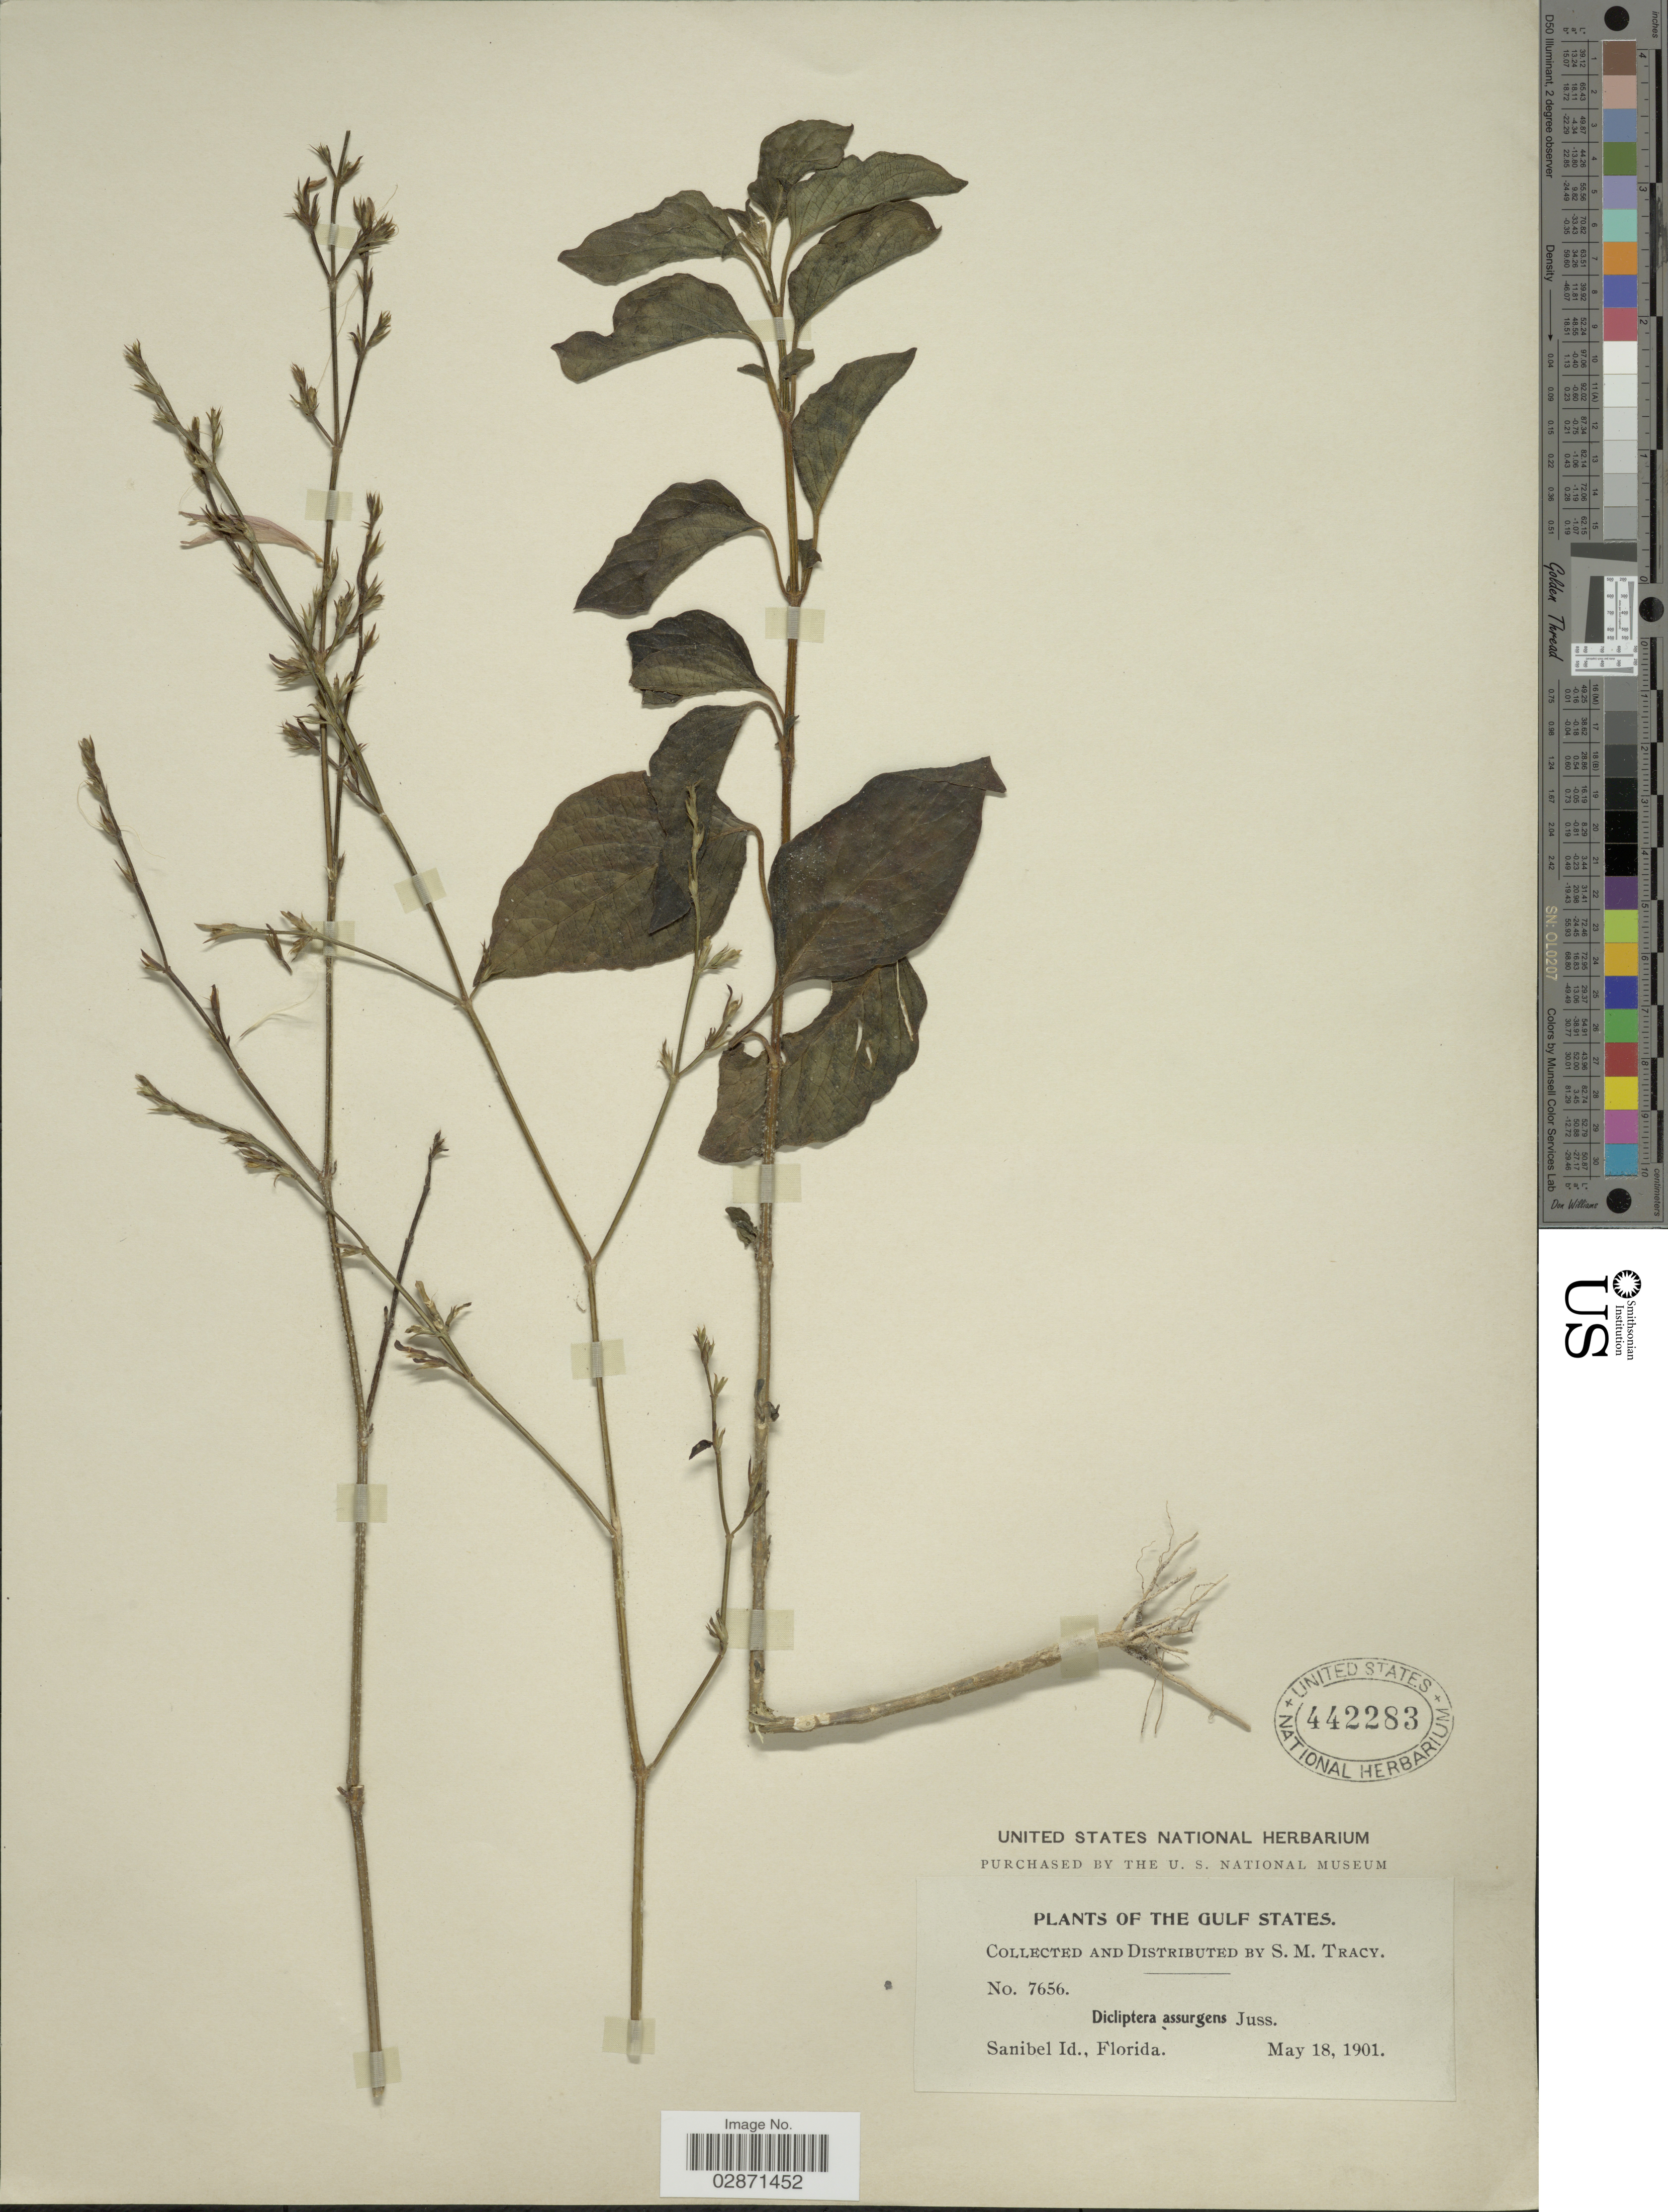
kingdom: Plantae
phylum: Tracheophyta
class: Magnoliopsida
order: Lamiales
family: Acanthaceae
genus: Dicliptera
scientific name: Dicliptera sexangularis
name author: (L.) Juss.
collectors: S. M. Tracy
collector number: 7656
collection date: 1901-05-18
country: United States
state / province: Florida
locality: The Gulf States. Sanibel Id.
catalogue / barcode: US 442283